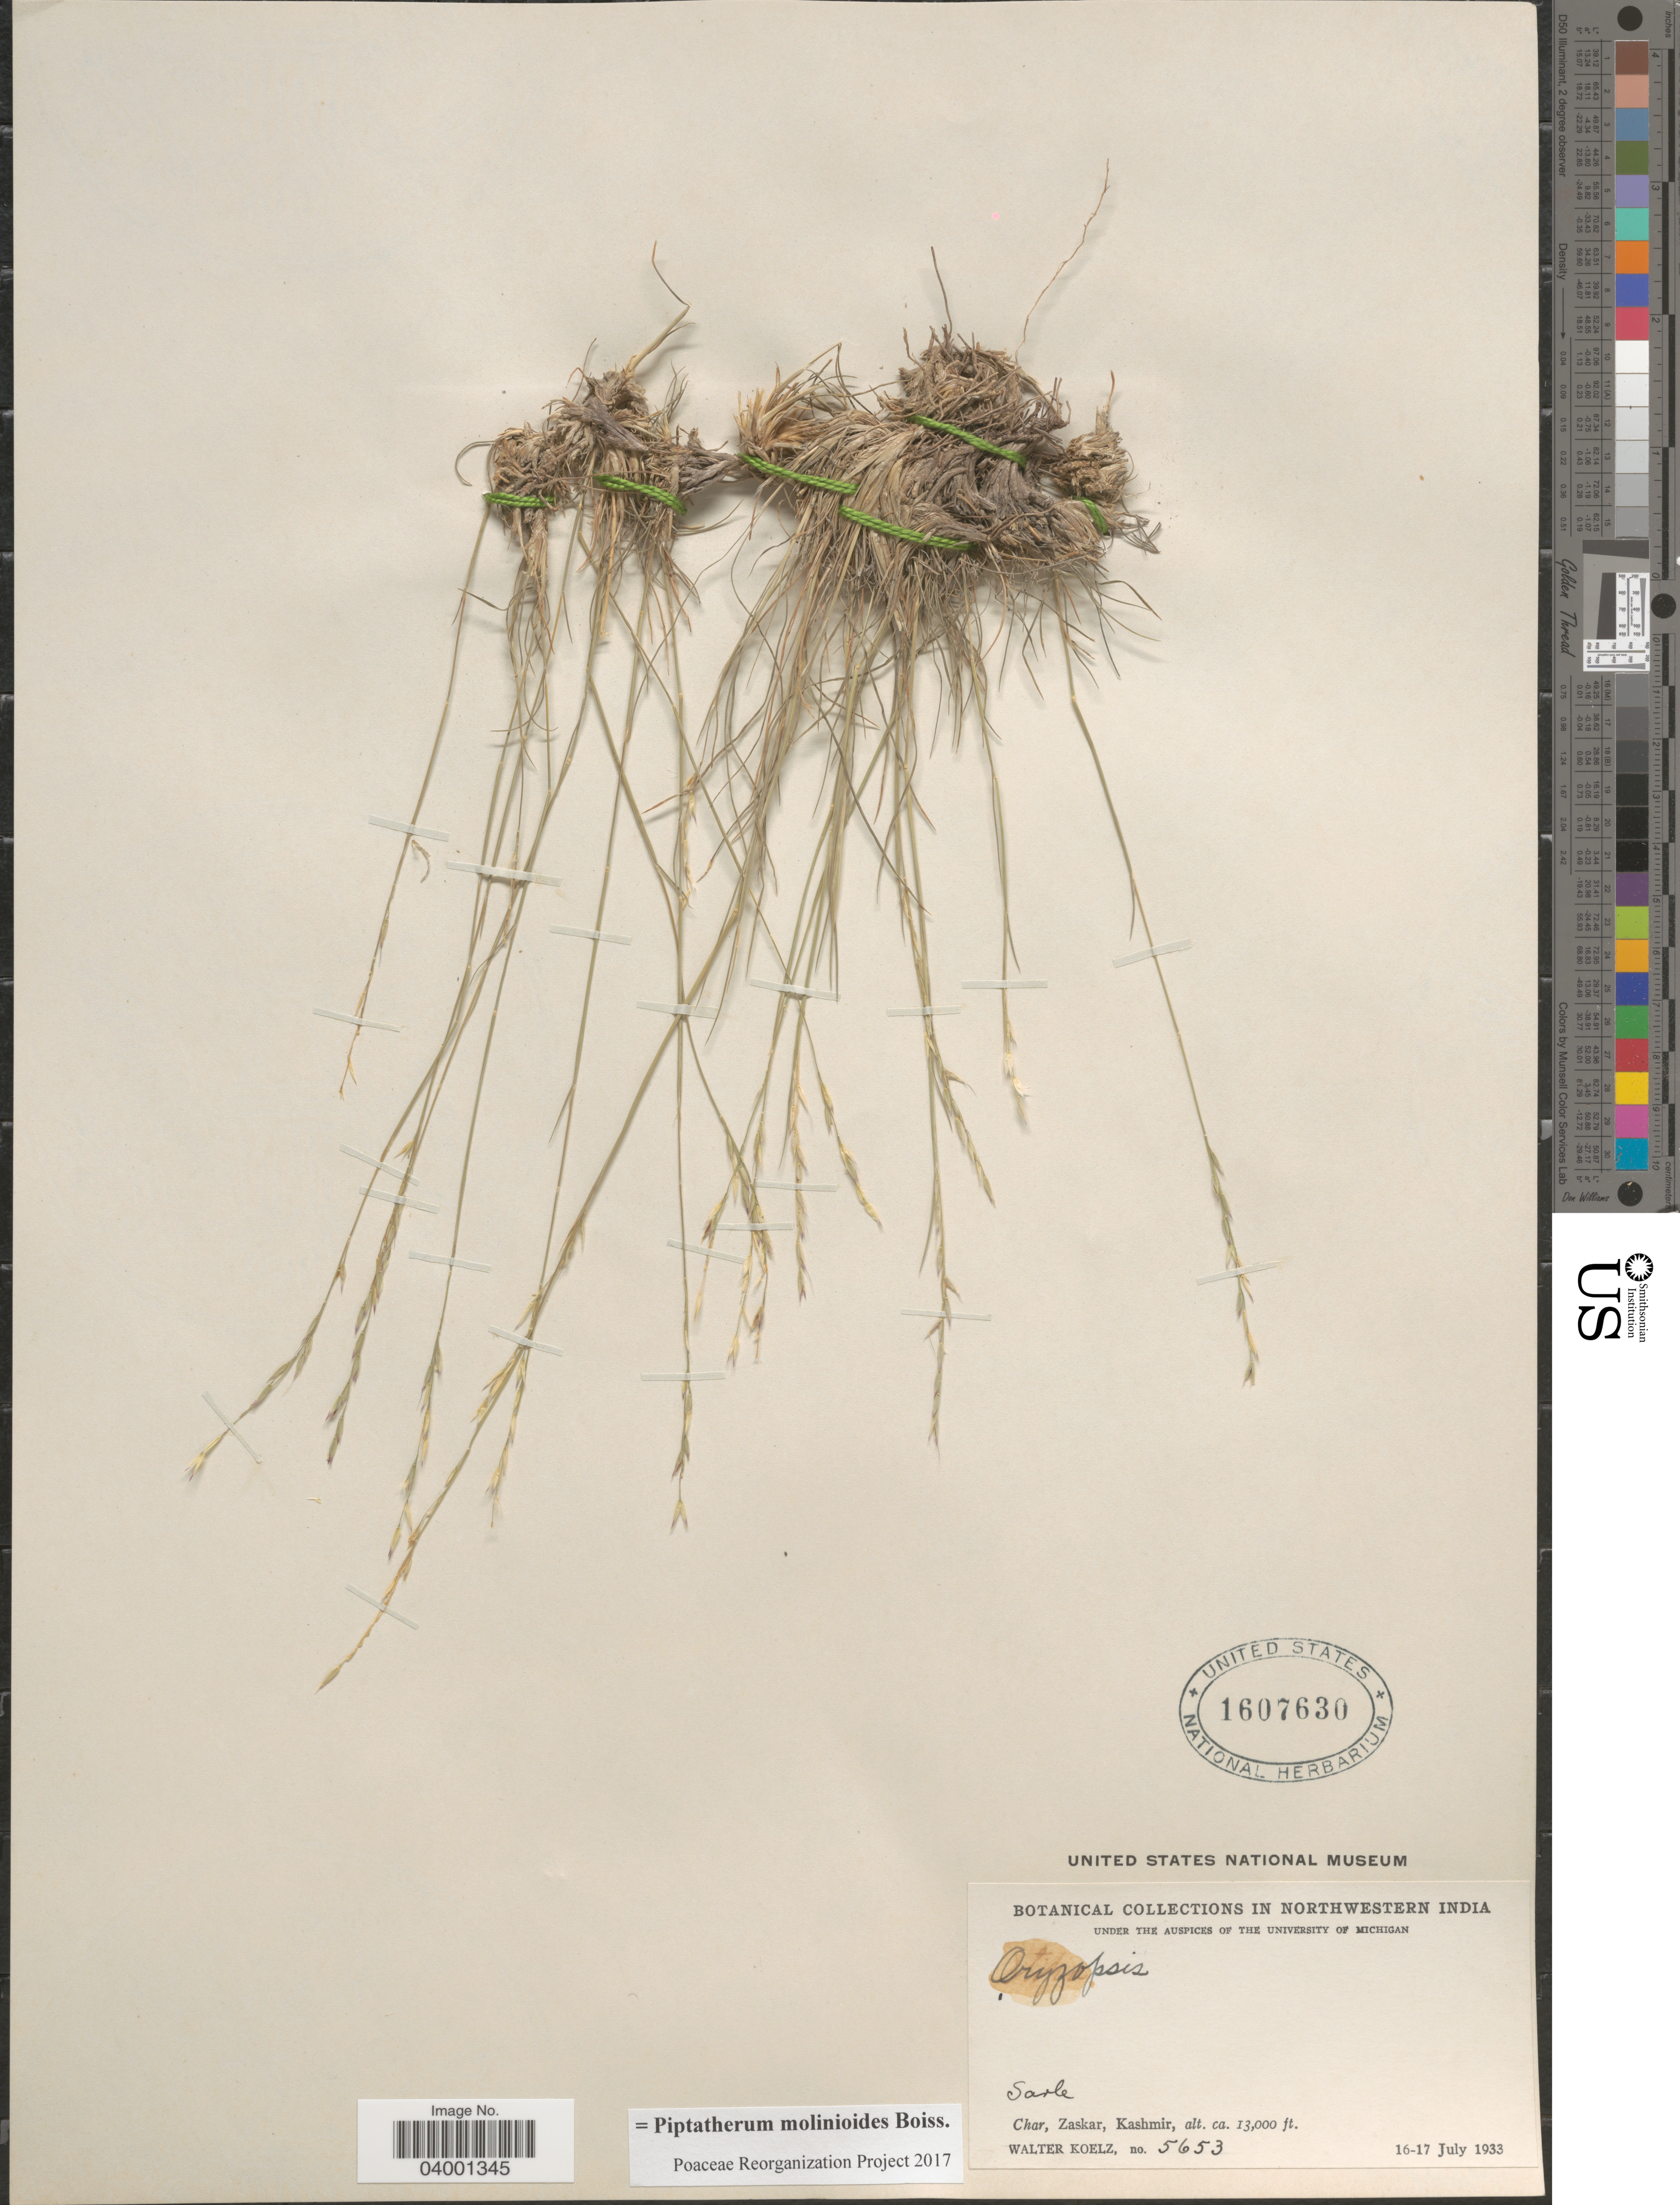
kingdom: Plantae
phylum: Tracheophyta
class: Liliopsida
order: Poales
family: Poaceae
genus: Piptatherum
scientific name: Piptatherum molinioides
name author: Boiss.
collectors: W. N. Koelz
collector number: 5653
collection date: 1933-07-16/1933-07-17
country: India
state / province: Jammu and Kashmir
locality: In Northwestern India. Char, Zaskar, Kashmir.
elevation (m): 3962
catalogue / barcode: US 1607630